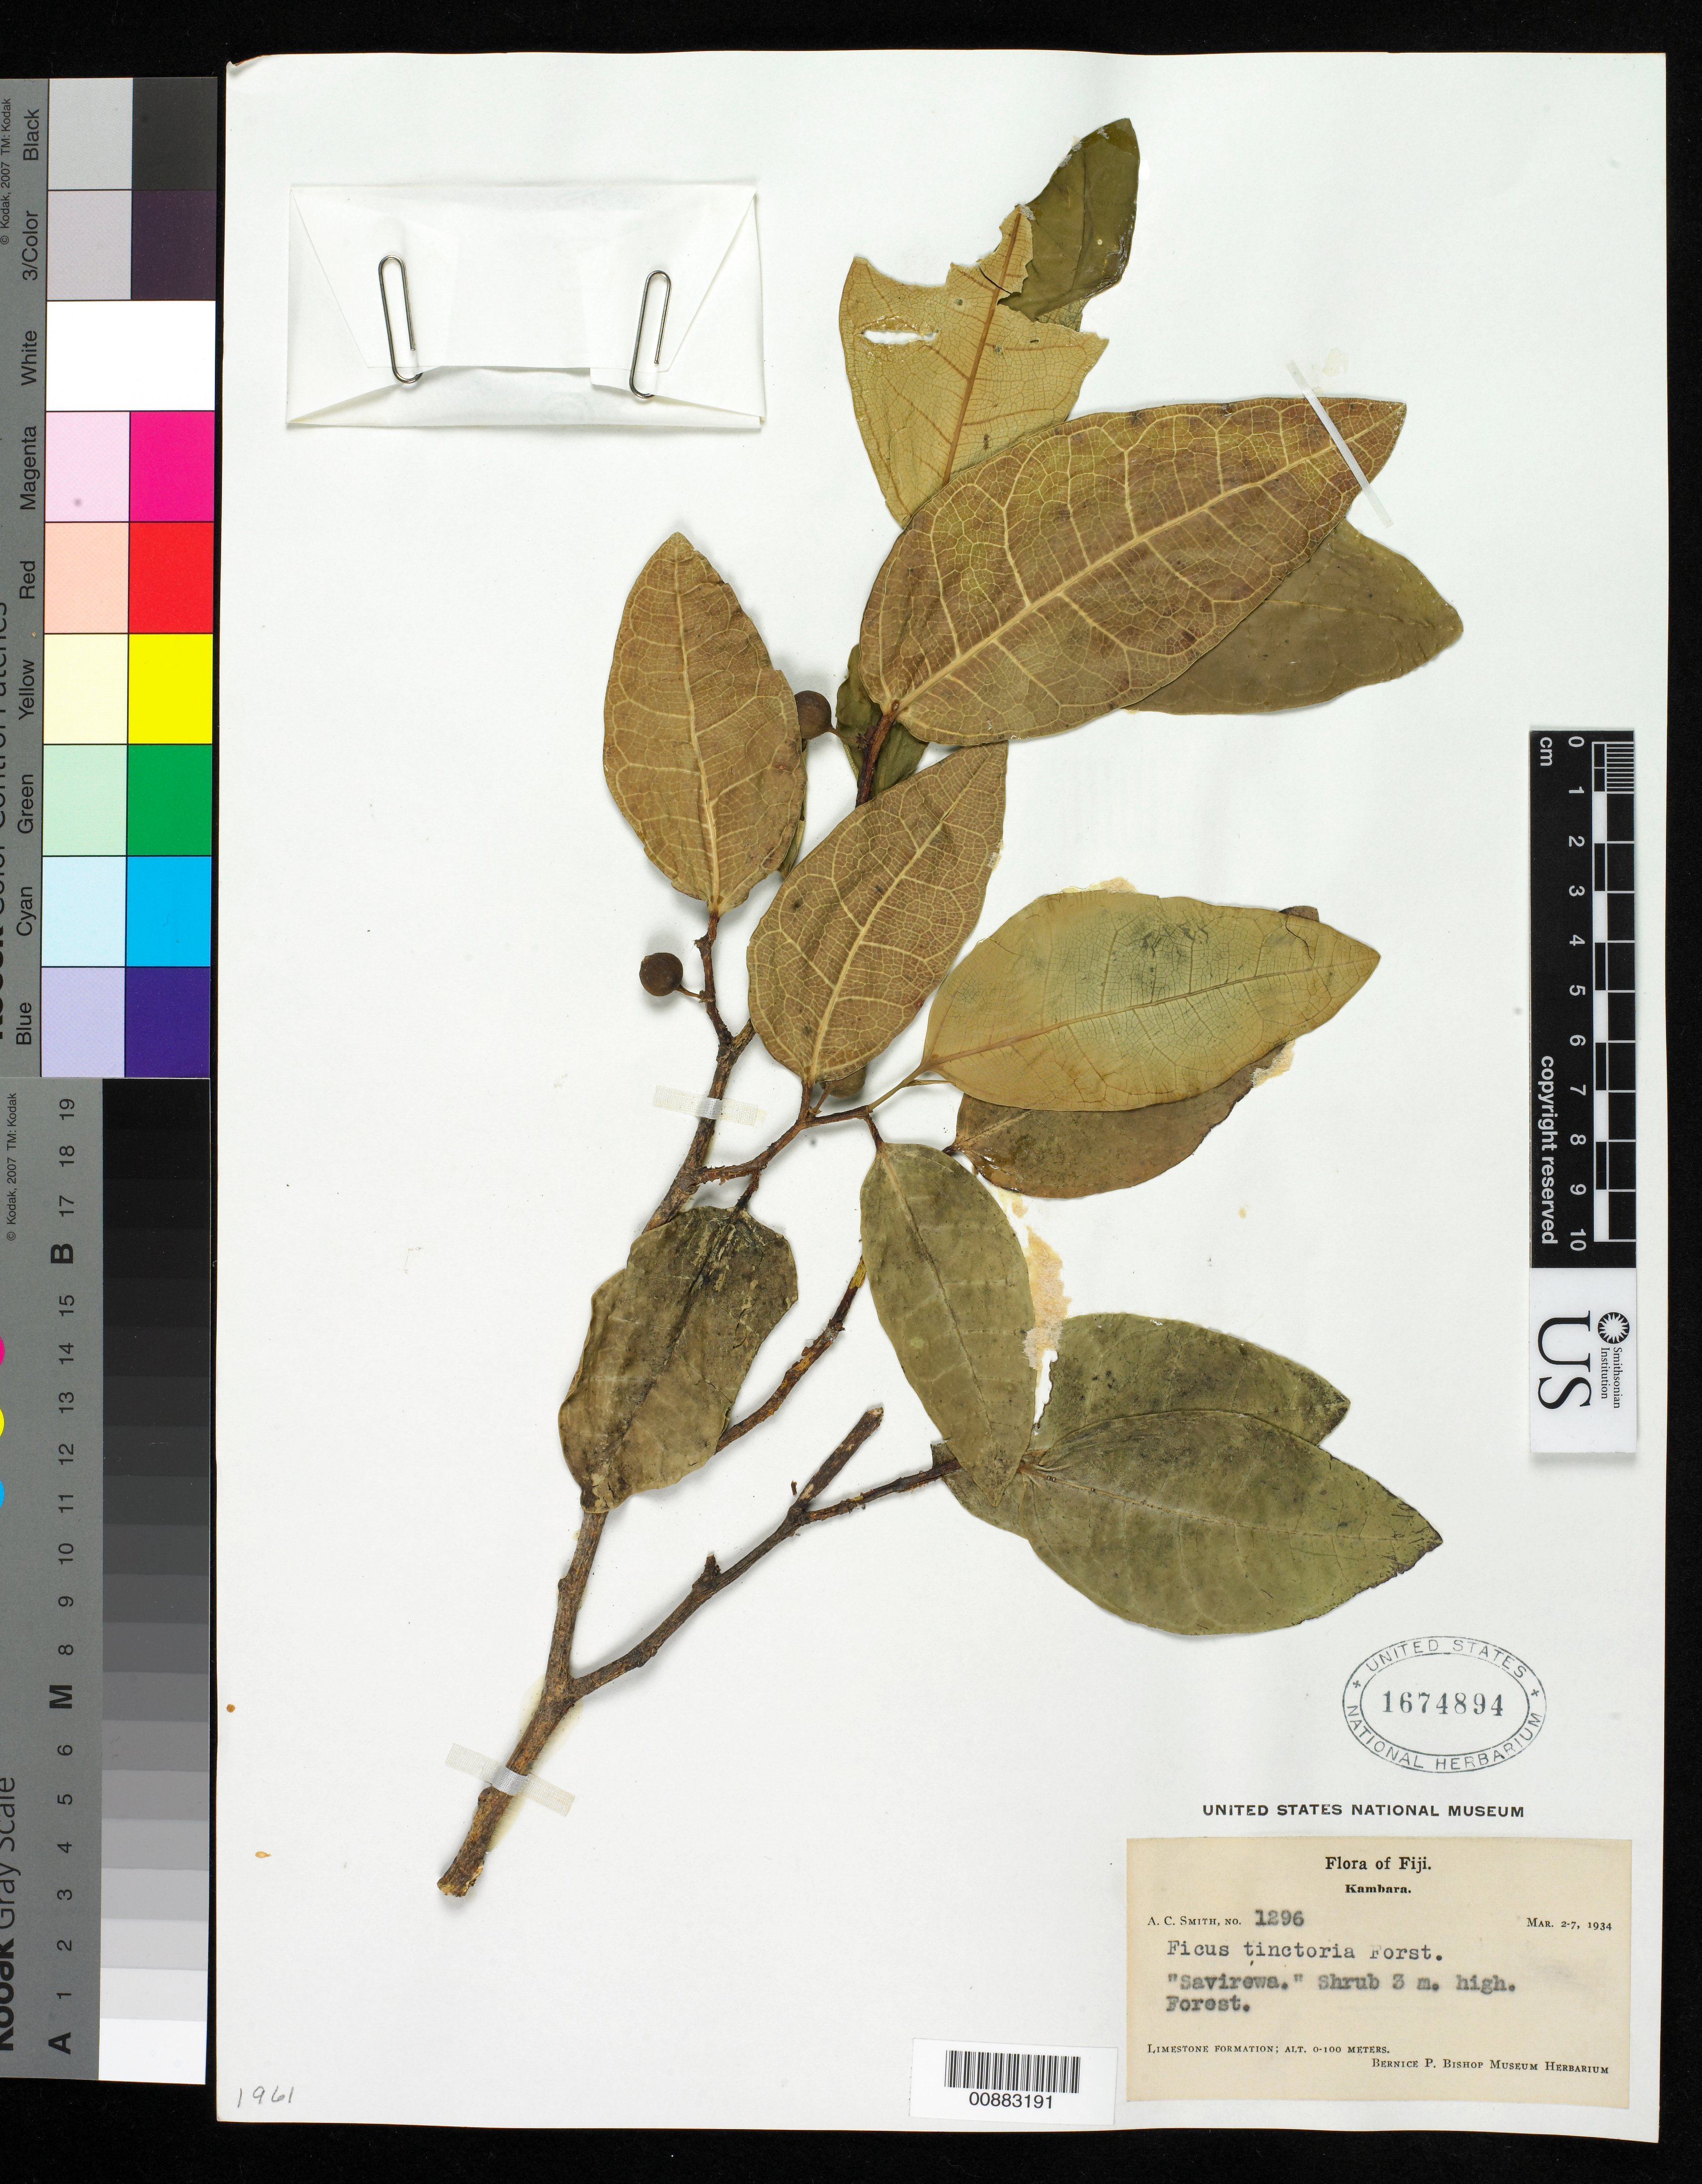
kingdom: Plantae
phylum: Tracheophyta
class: Magnoliopsida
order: Rosales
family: Moraceae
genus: Ficus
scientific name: Ficus tinctoria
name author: G. Forst.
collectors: C. A. Smith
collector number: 1296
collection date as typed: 02 Mar 1934 to 07 Mar 1934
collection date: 1934-03-02/1934-03-07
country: Fiji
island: Kabara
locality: (Kambara)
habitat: Forest, limestone formation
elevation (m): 0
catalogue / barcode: US 1674894